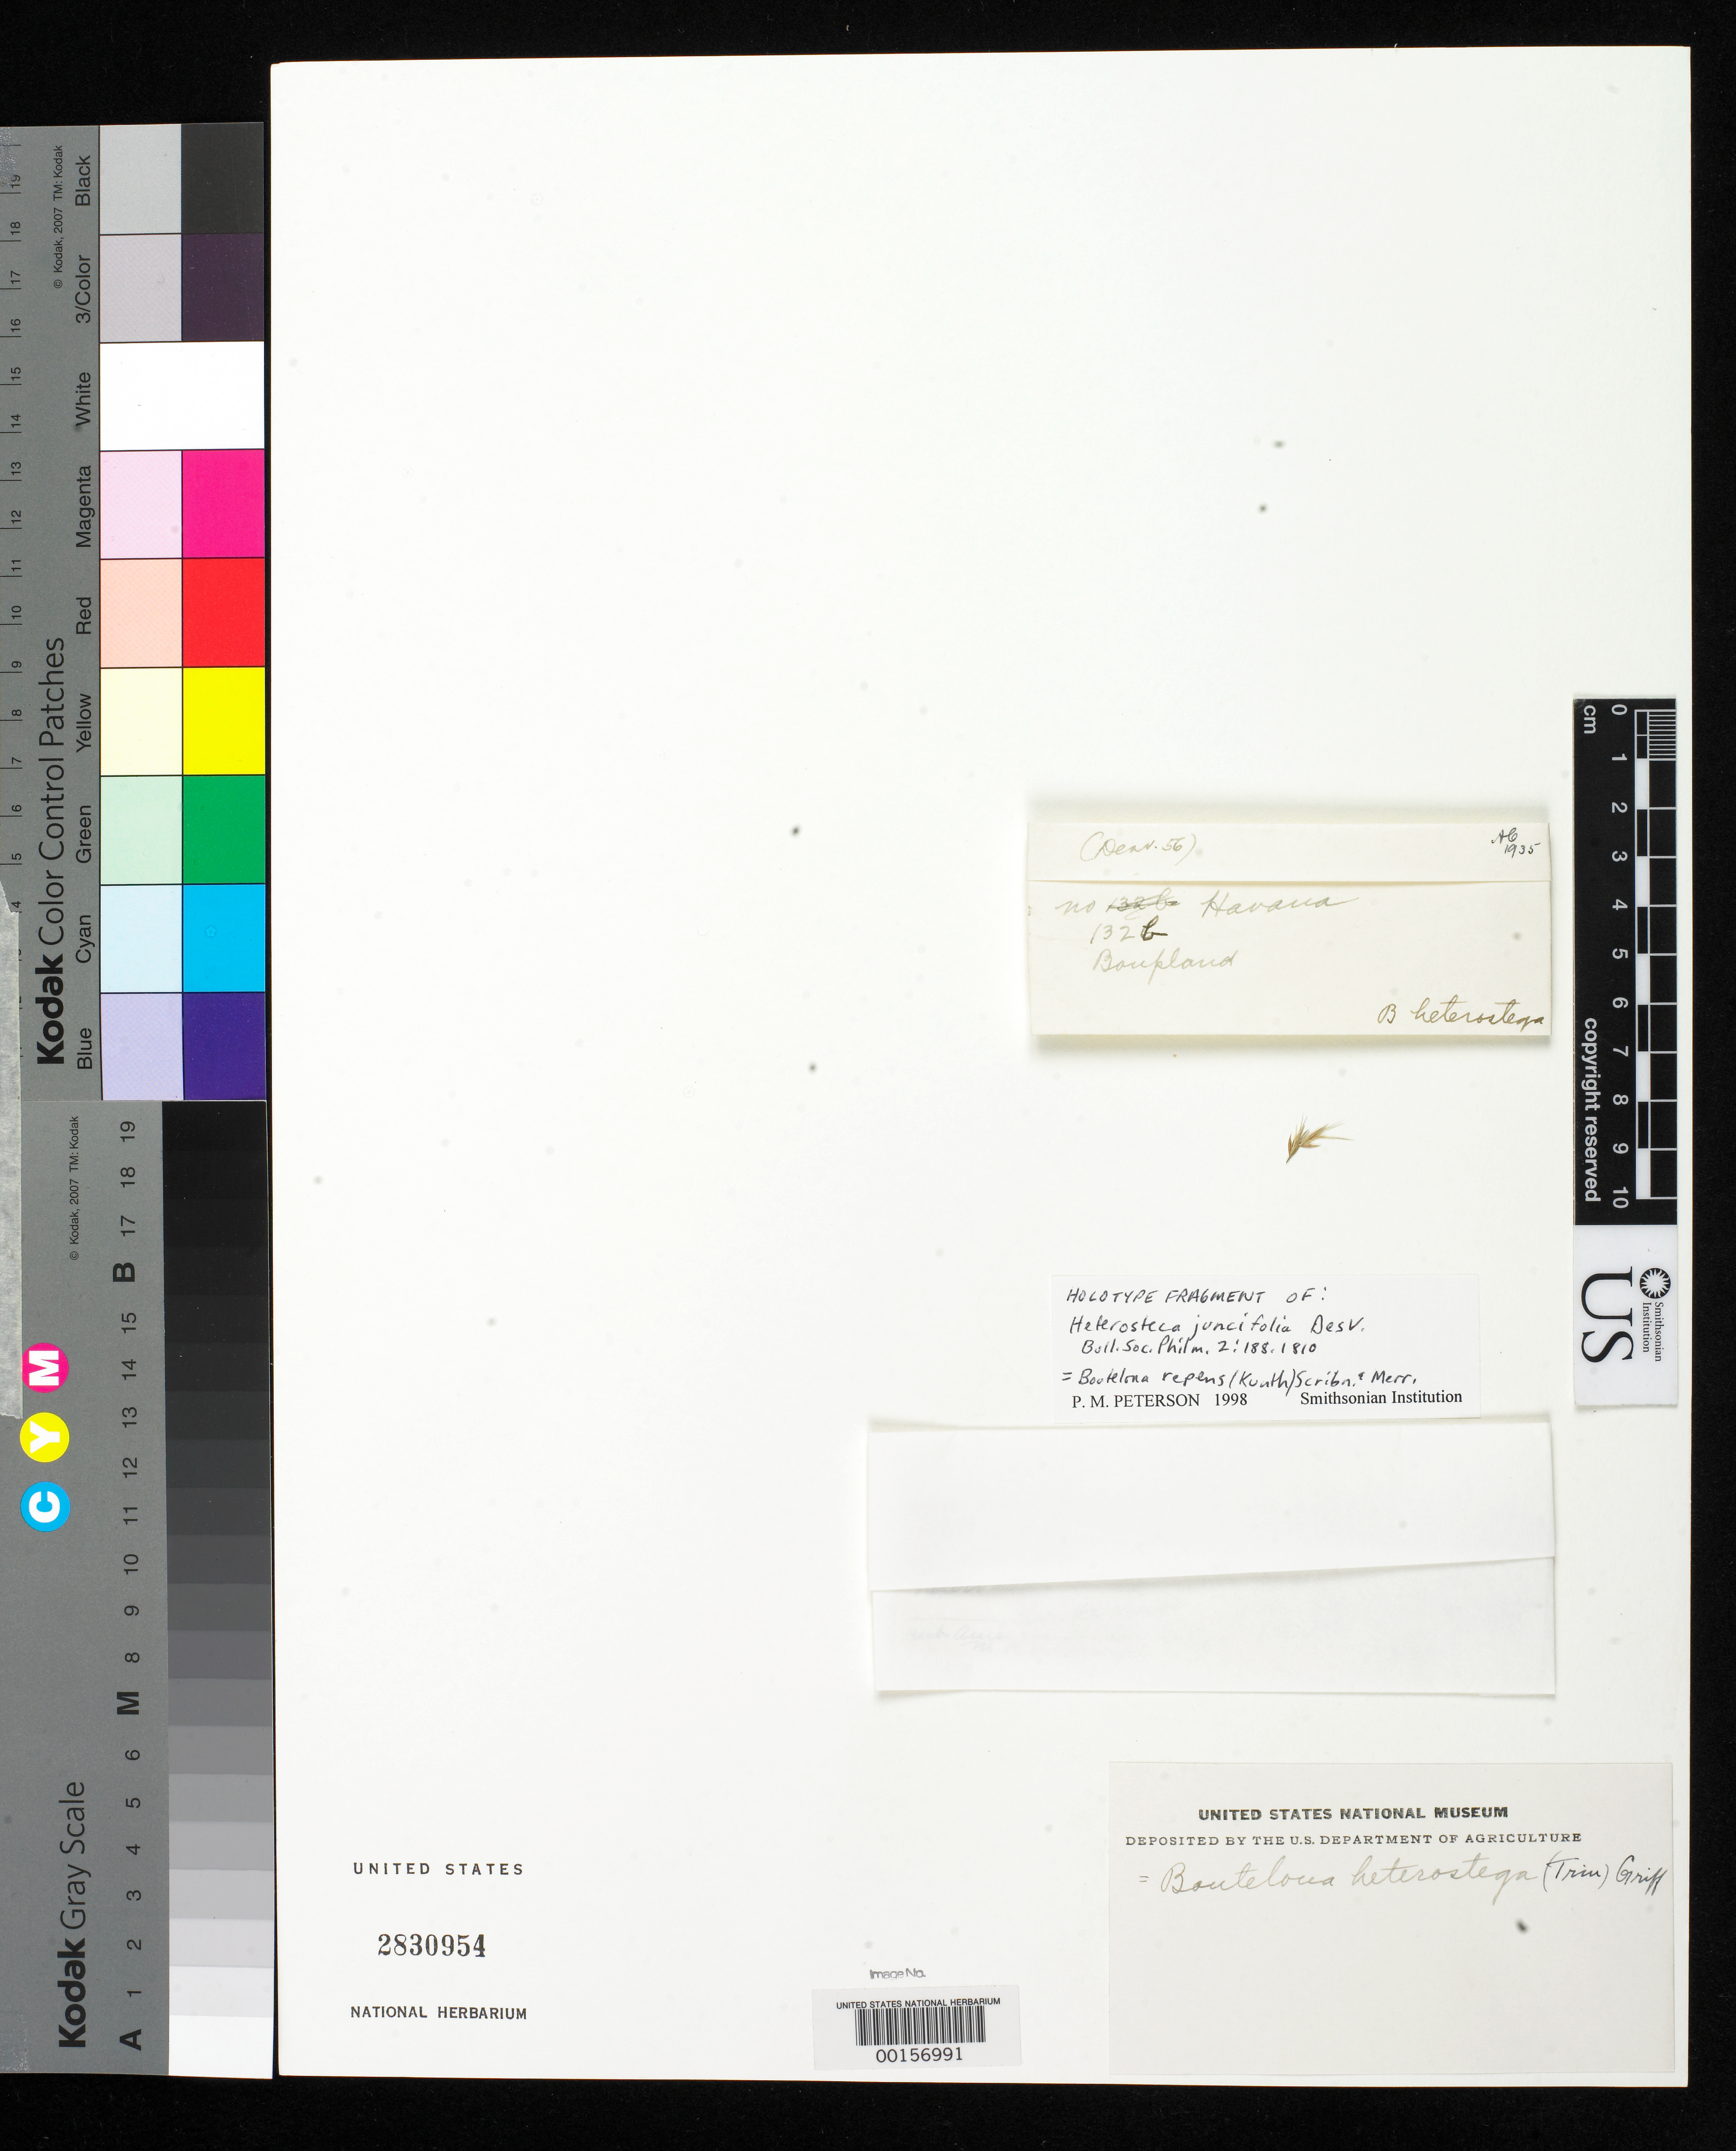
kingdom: Plantae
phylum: Tracheophyta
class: Liliopsida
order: Poales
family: Poaceae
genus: Heterosteca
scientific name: Heterosteca juncifolia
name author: Desv.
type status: Type Fragment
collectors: A. J. A. Bonpland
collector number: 132b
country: Cuba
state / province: La Habana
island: Greater Antilles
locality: Country as "Antilles".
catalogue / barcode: US 2830954